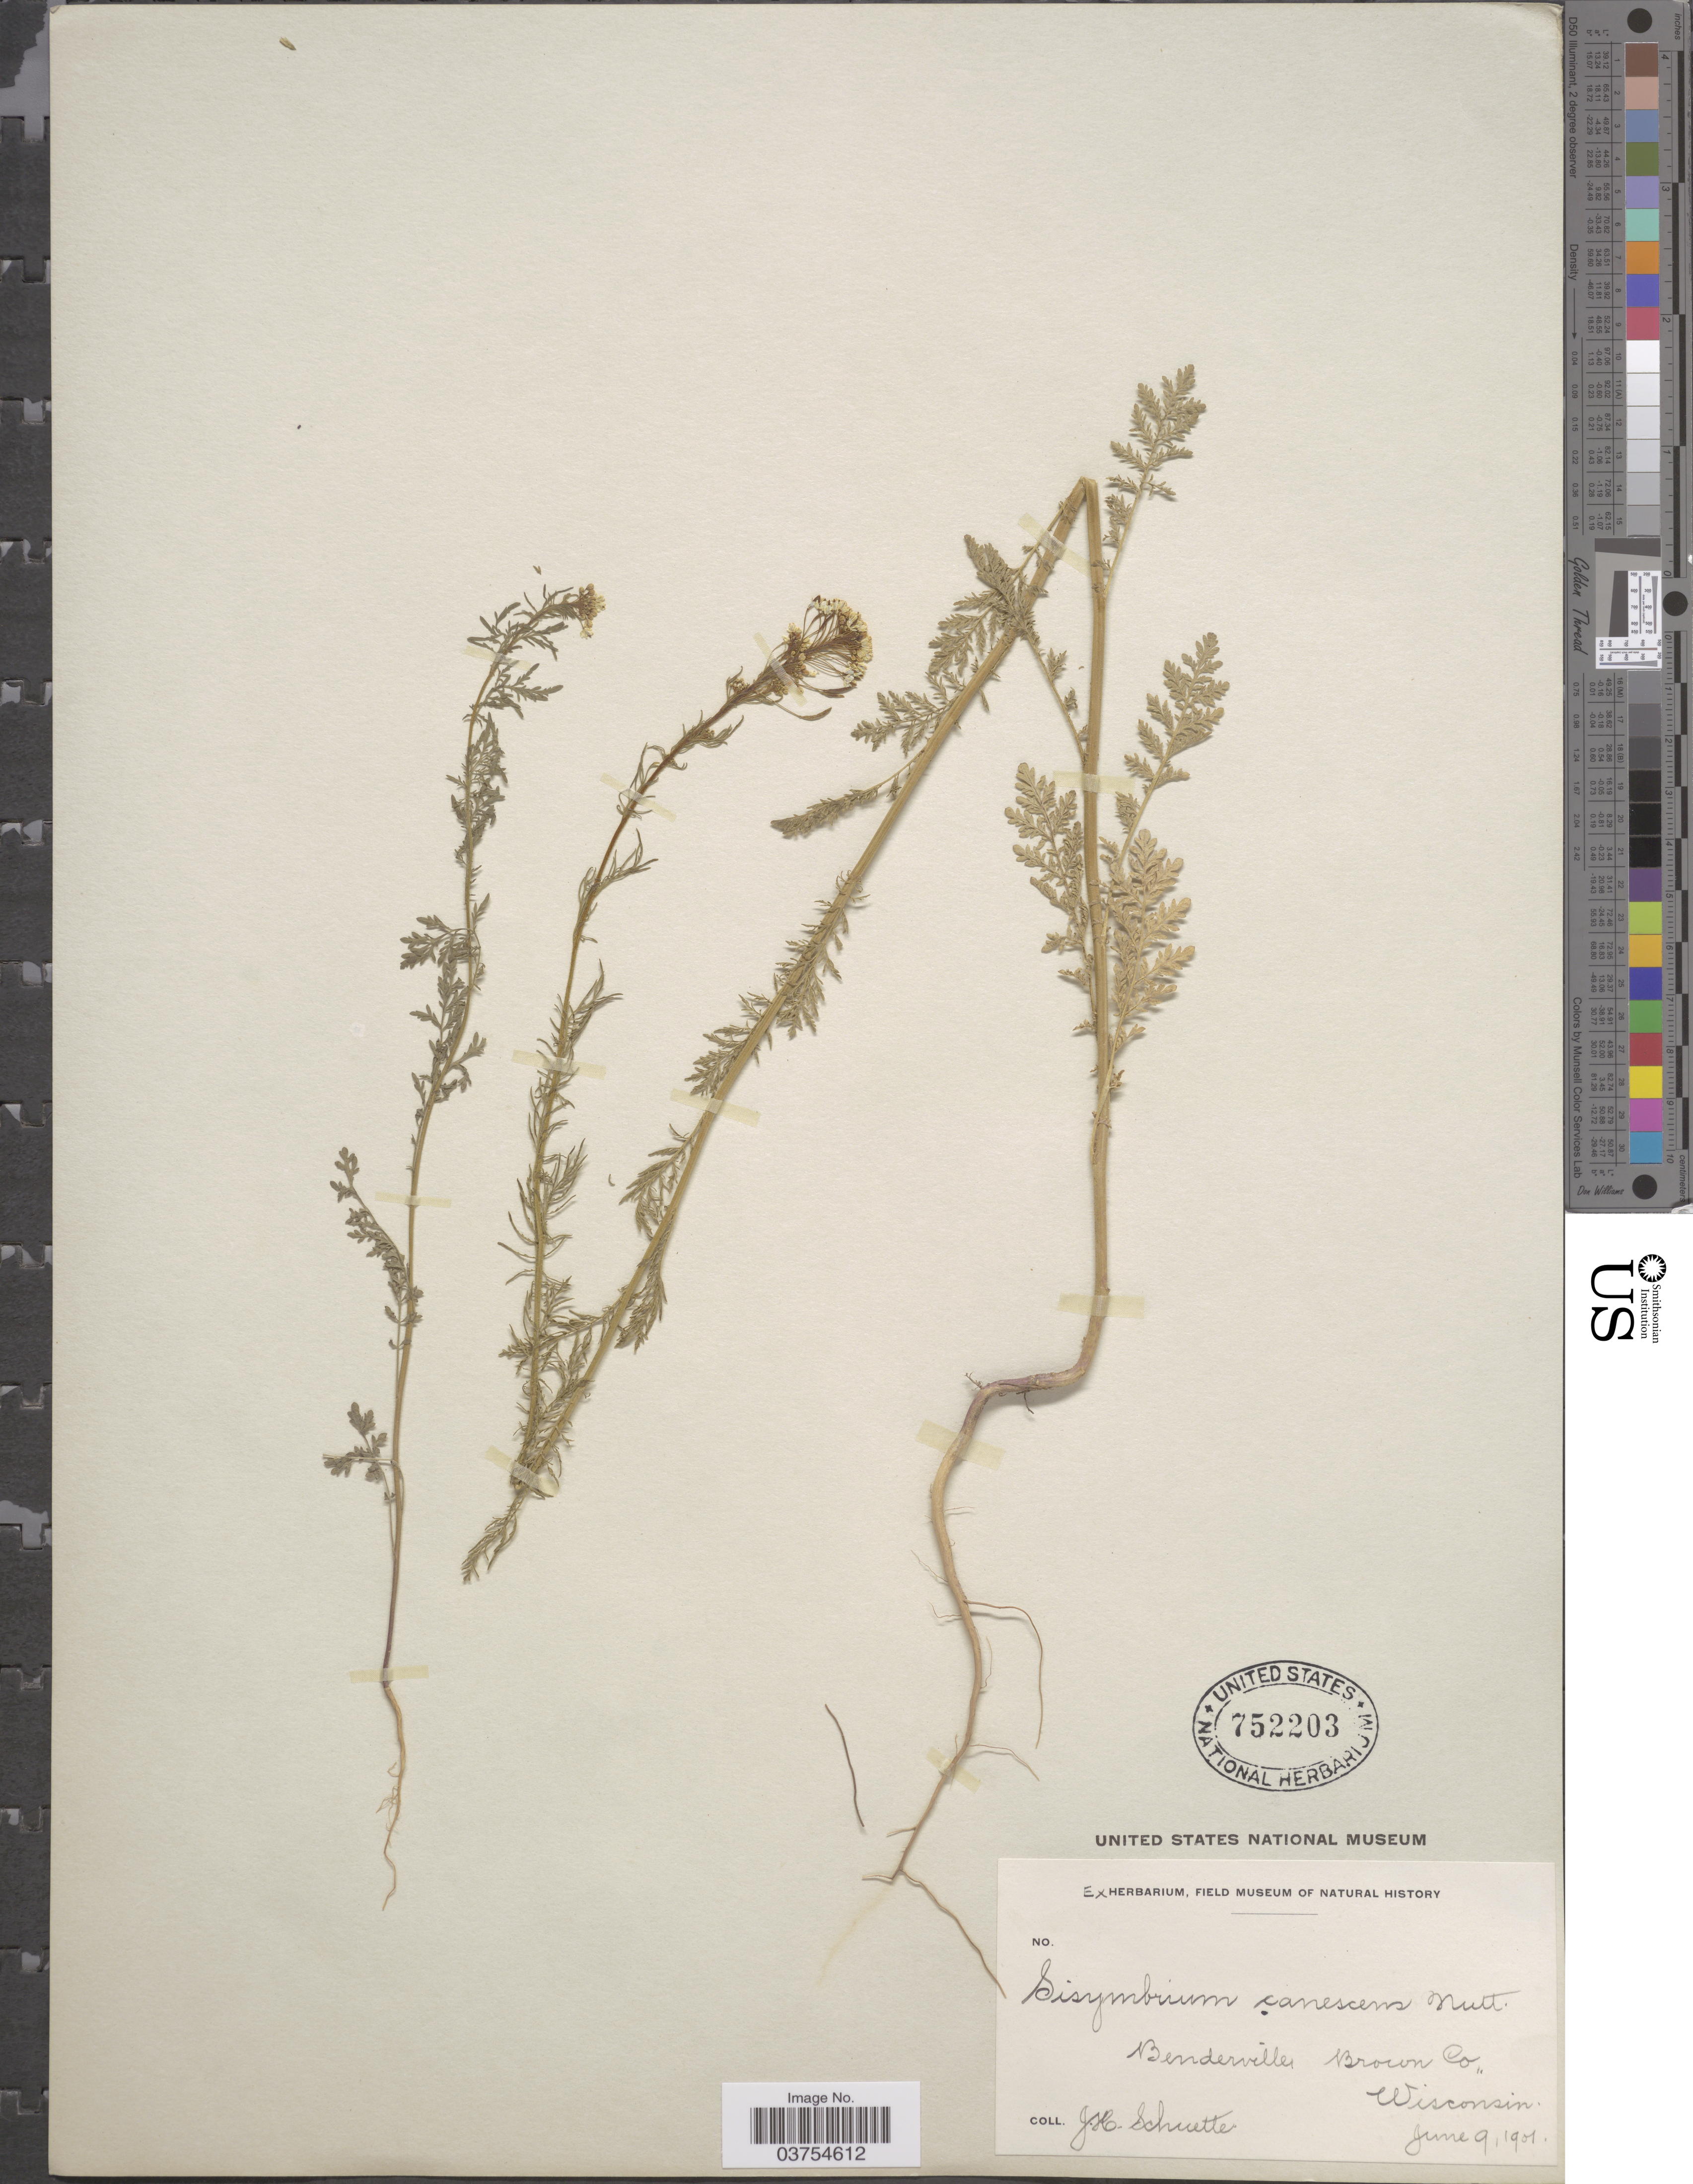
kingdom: Plantae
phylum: Tracheophyta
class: Magnoliopsida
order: Brassicales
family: Brassicaceae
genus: Descurainia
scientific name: Descurainia pinnata var. brachycarpa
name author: (Richardson) Fernald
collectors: J. H. Schuette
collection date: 1901-06-09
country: United States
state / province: Wisconsin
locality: Benderville Brown Co.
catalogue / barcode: US 752203